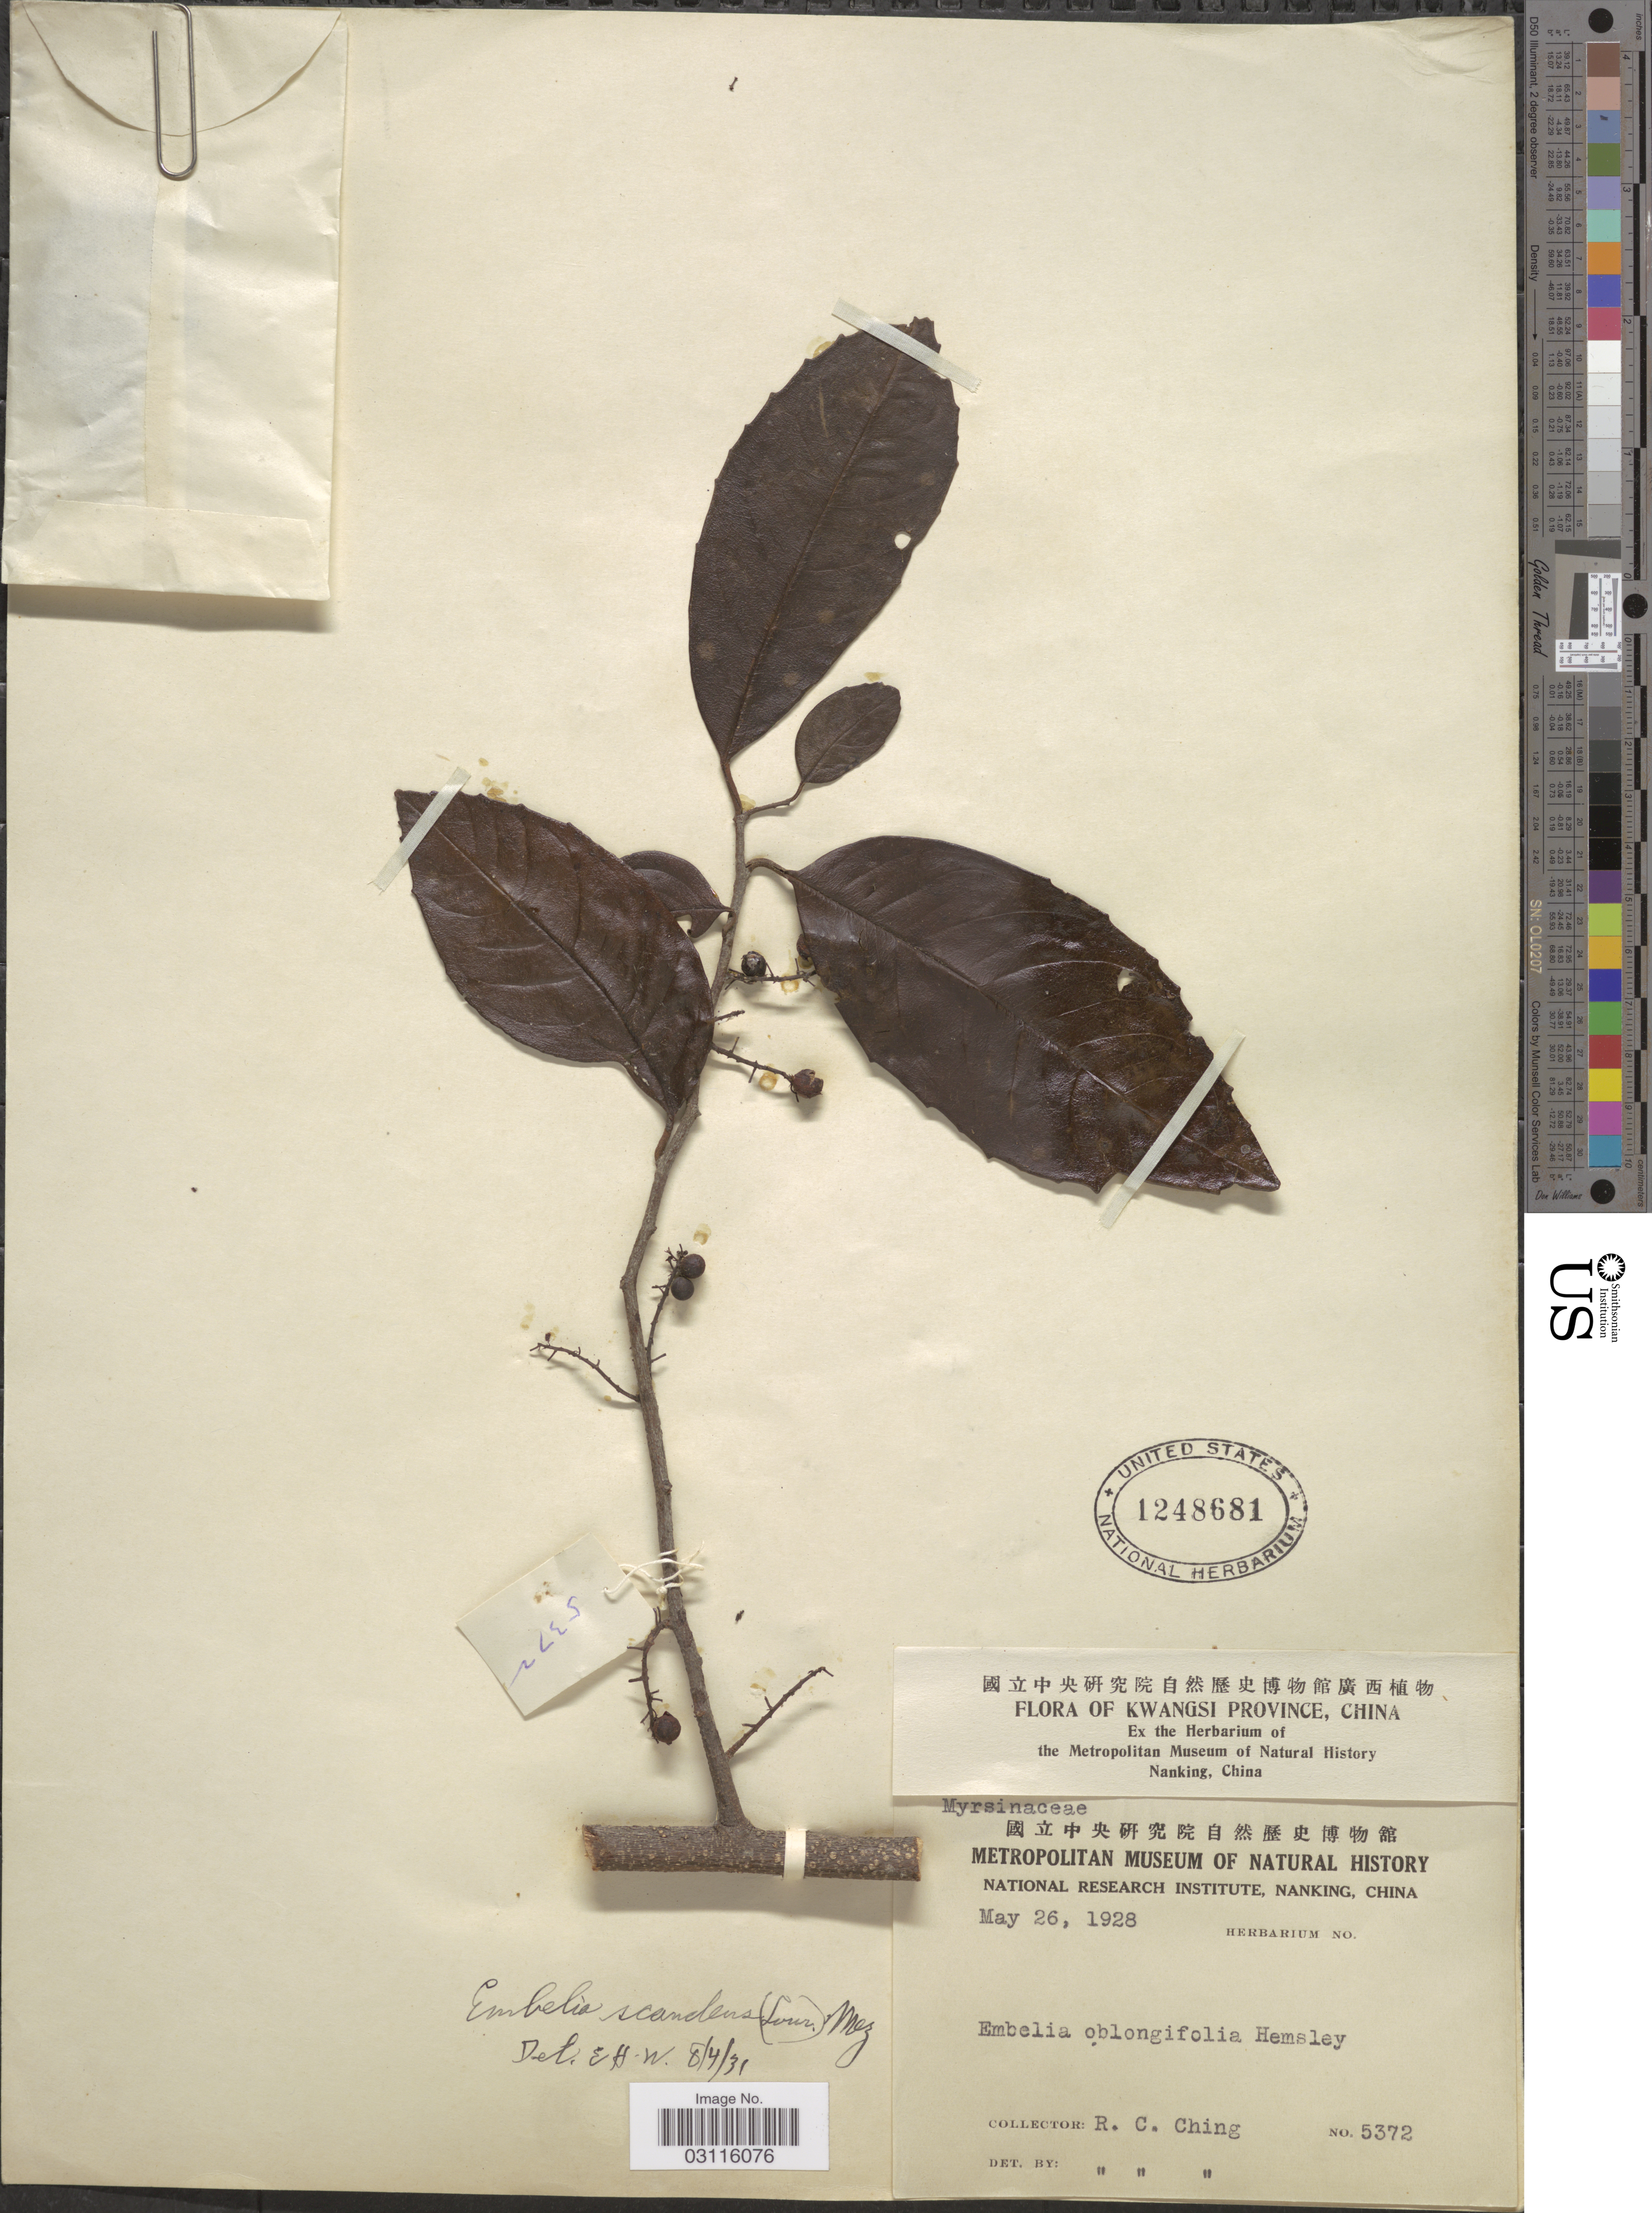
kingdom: Plantae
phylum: Tracheophyta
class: Magnoliopsida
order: Ericales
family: Primulaceae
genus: Embelia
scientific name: Embelia scandens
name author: (Lour.) Mez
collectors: R. C. Ching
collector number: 5372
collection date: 1928-05-26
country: China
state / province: Guangxi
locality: Kwangsi Province.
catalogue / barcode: US 1248681